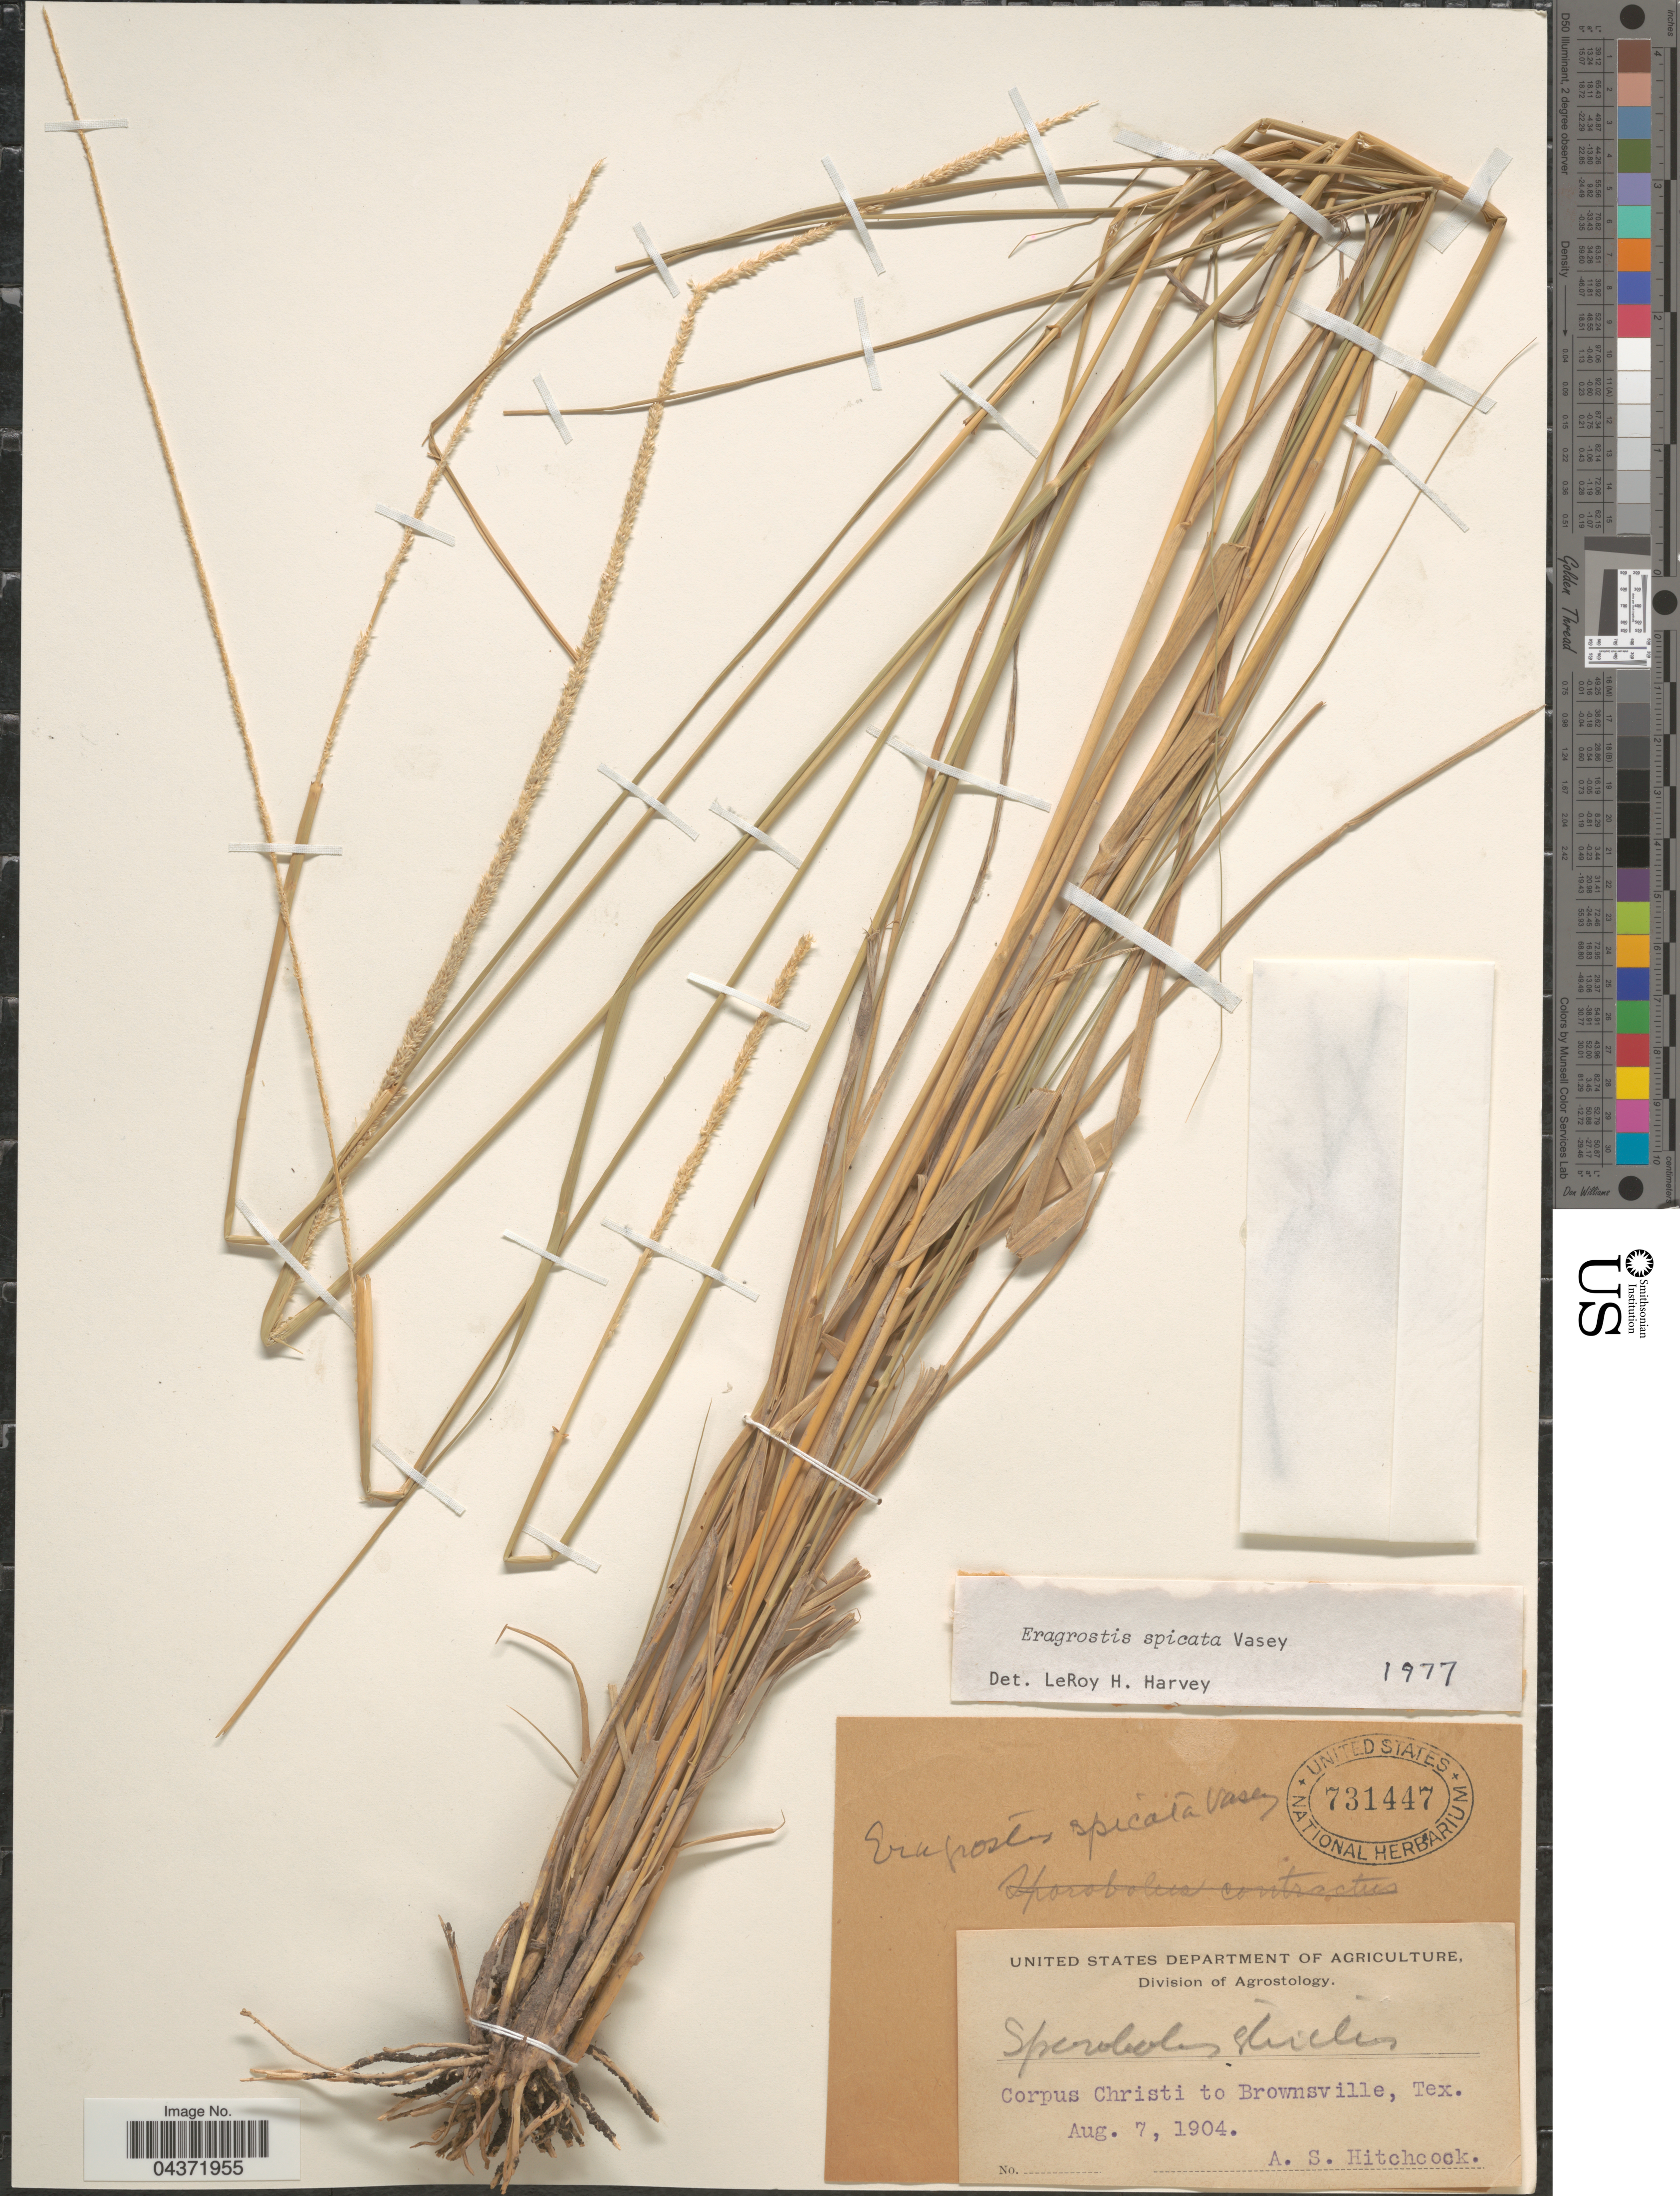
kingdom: Plantae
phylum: Tracheophyta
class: Liliopsida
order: Poales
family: Poaceae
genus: Eragrostis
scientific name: Eragrostis spicata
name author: Vasey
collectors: A. S. Hitchcock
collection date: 1904-08-07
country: United States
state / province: Texas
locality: Corpus Christi to Brownsville.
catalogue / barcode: US 731447